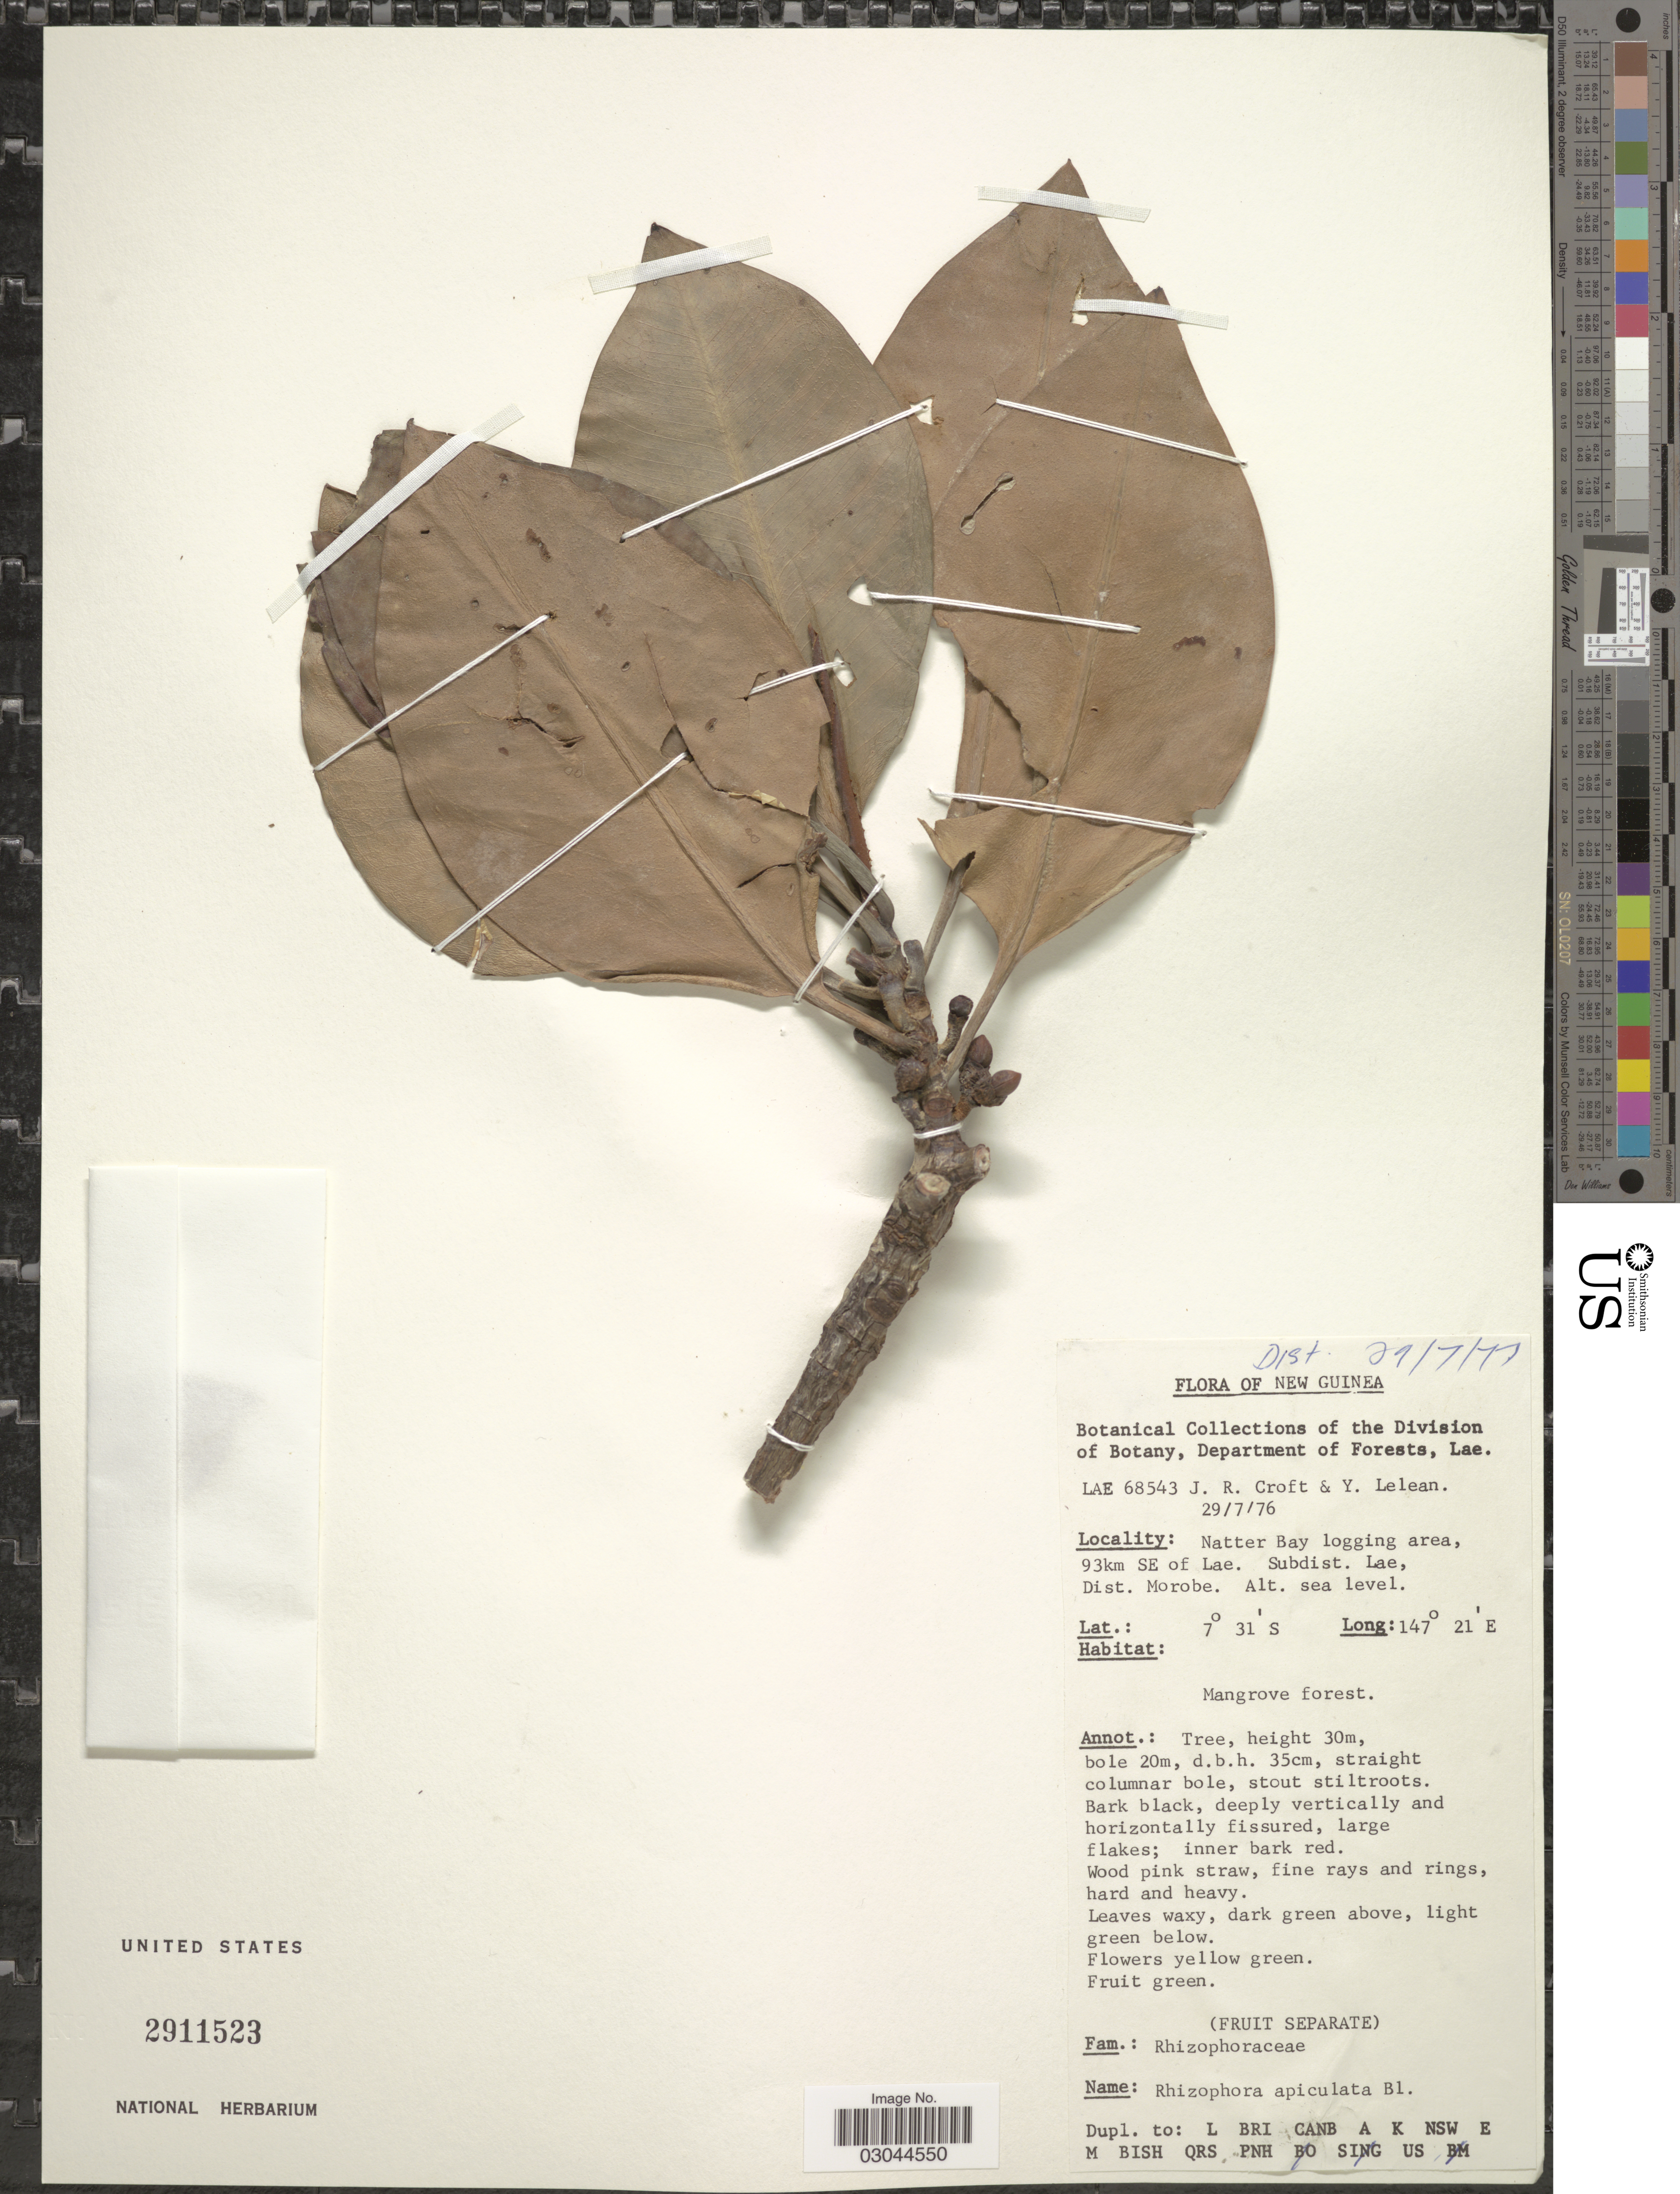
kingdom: Plantae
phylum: Tracheophyta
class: Magnoliopsida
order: Malpighiales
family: Rhizophoraceae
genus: Rhizophora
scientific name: Rhizophora apiculata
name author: Blume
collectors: J. R. Croft & Y. Lelean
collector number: LAE 68543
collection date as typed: Transcribed d/m/y: 29/7/76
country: Papua New Guinea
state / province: Morobe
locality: New Guinea. Natter Bay logging area, 93km SE of Lae. Subdist. Lae, Dist. Morobe.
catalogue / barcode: US 2911523